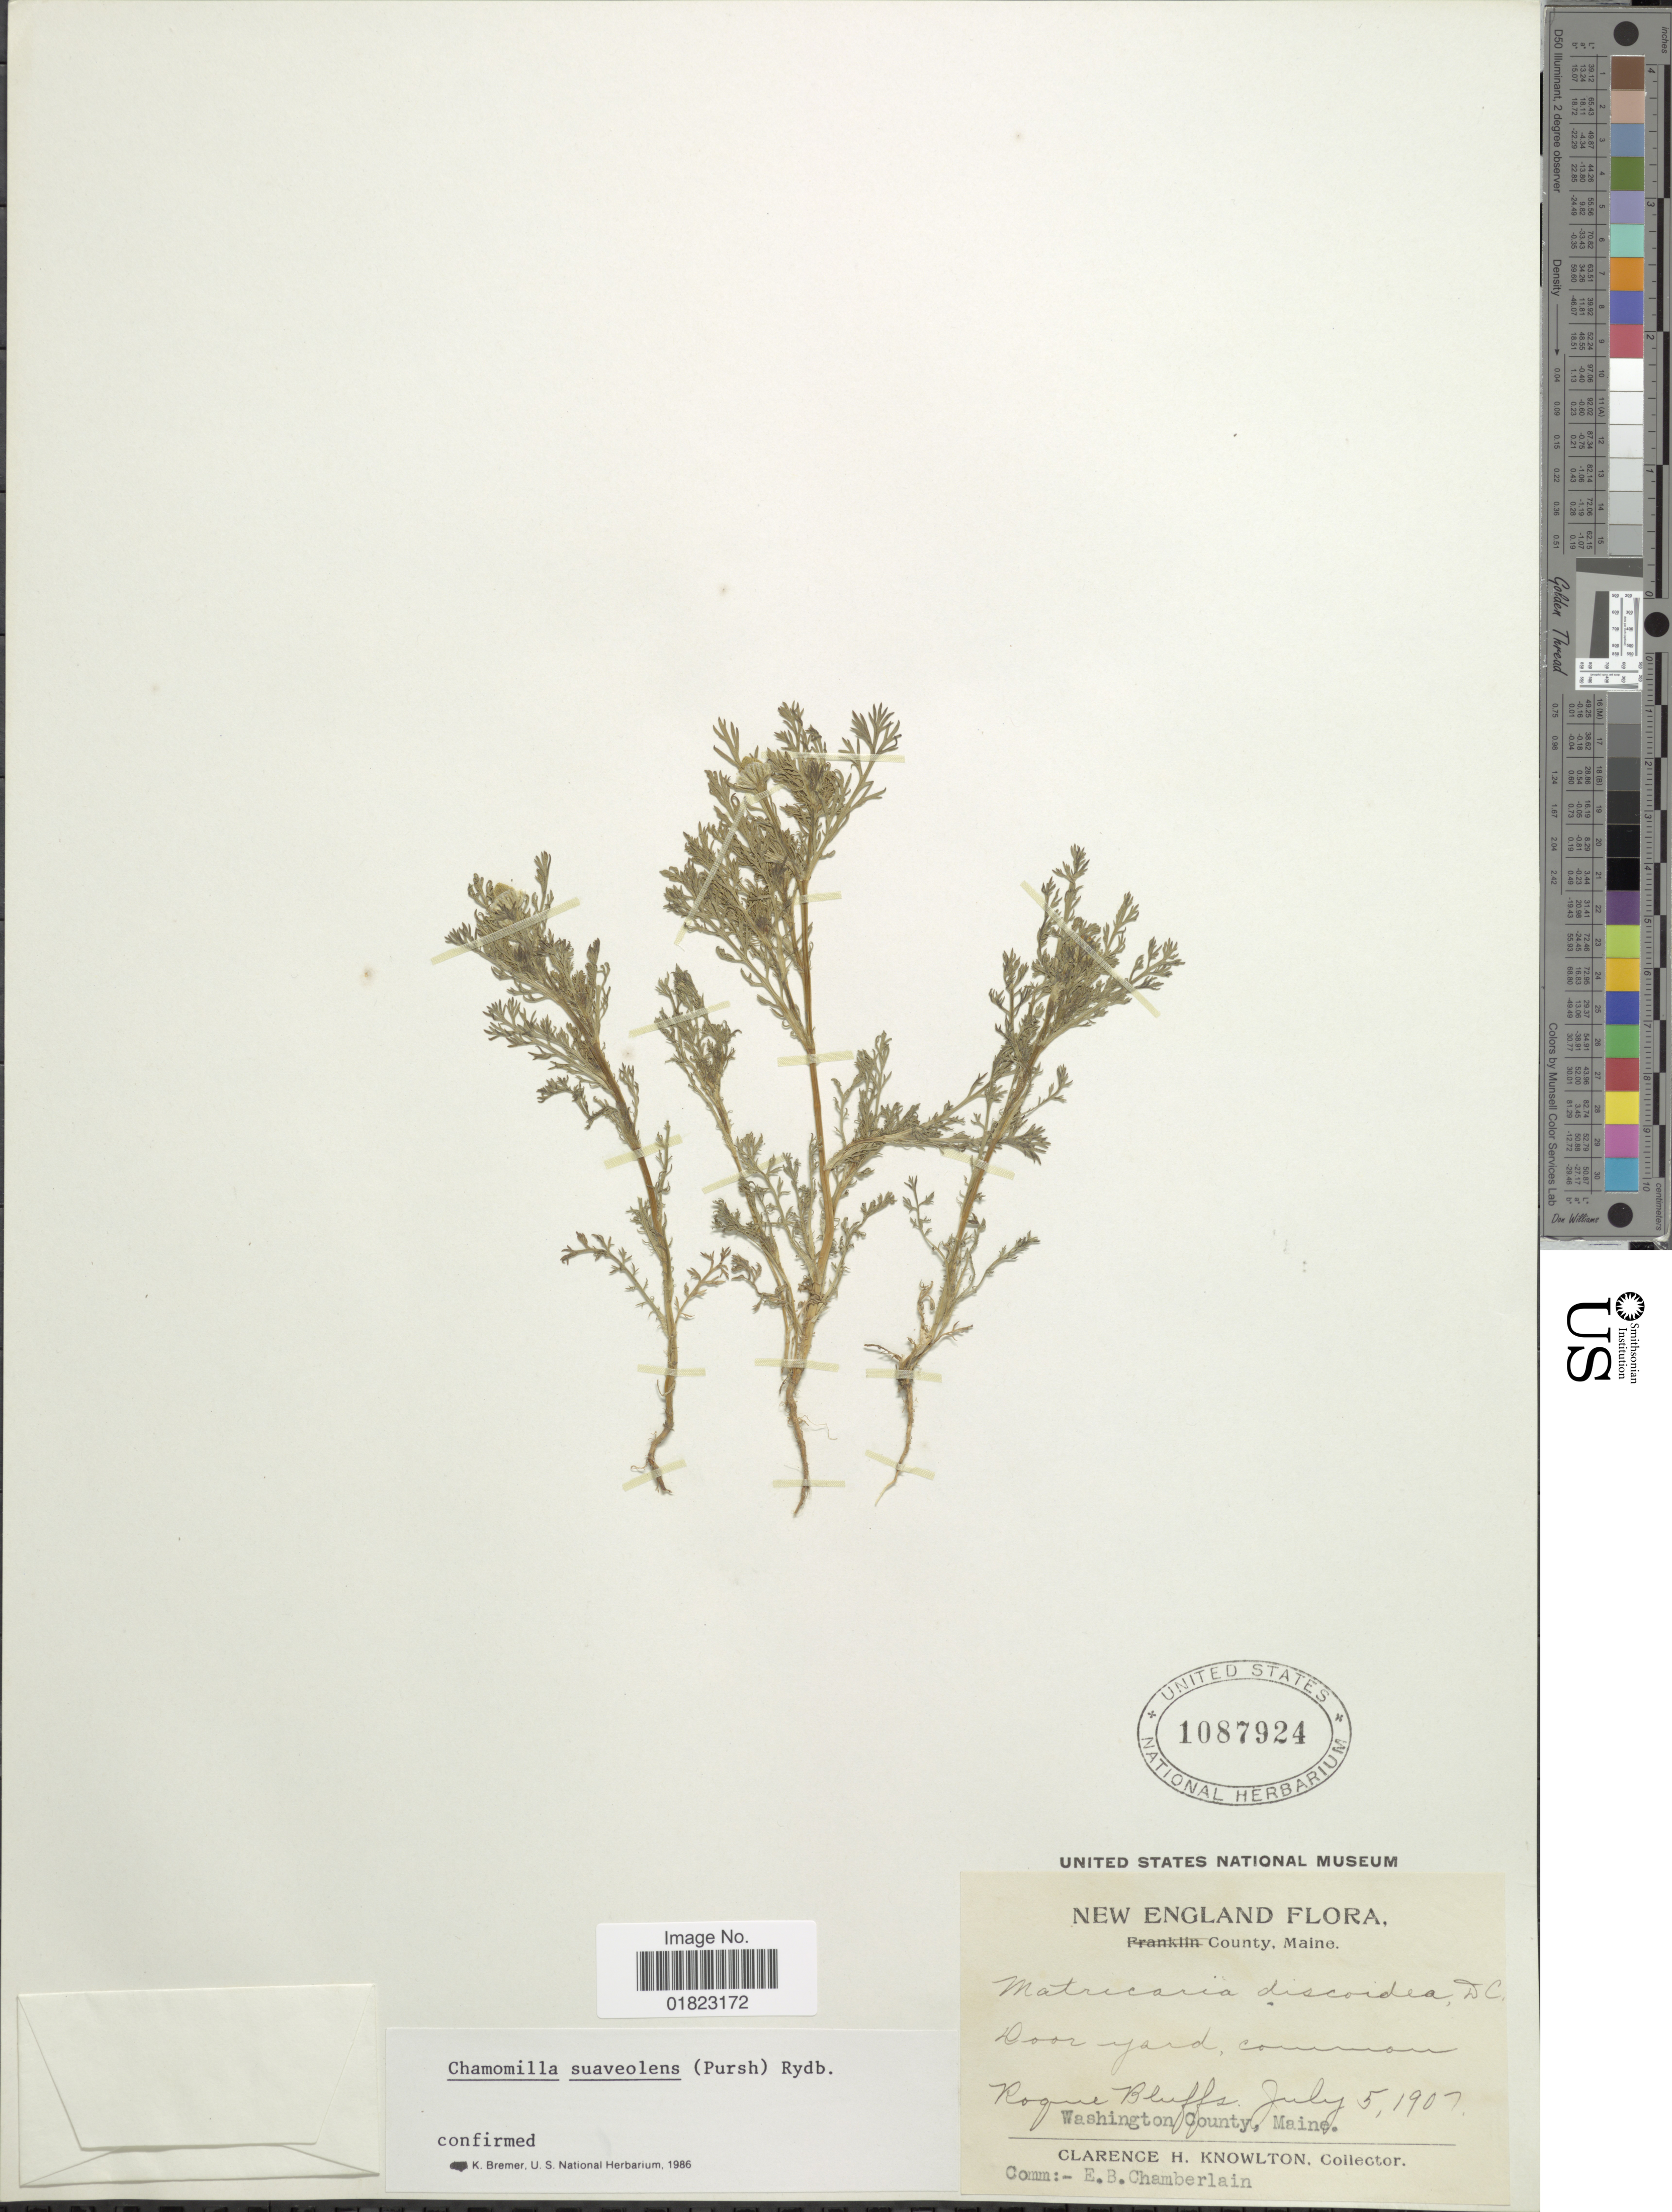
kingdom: Plantae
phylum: Tracheophyta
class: Magnoliopsida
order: Asterales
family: Asteraceae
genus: Matricaria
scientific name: Matricaria matricarioides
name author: (Less.) Porter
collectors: C. H. Knowlton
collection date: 1907-07-05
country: United States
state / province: Maine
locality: New England. County Maine, Roque Bluffs.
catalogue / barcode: US 1087924